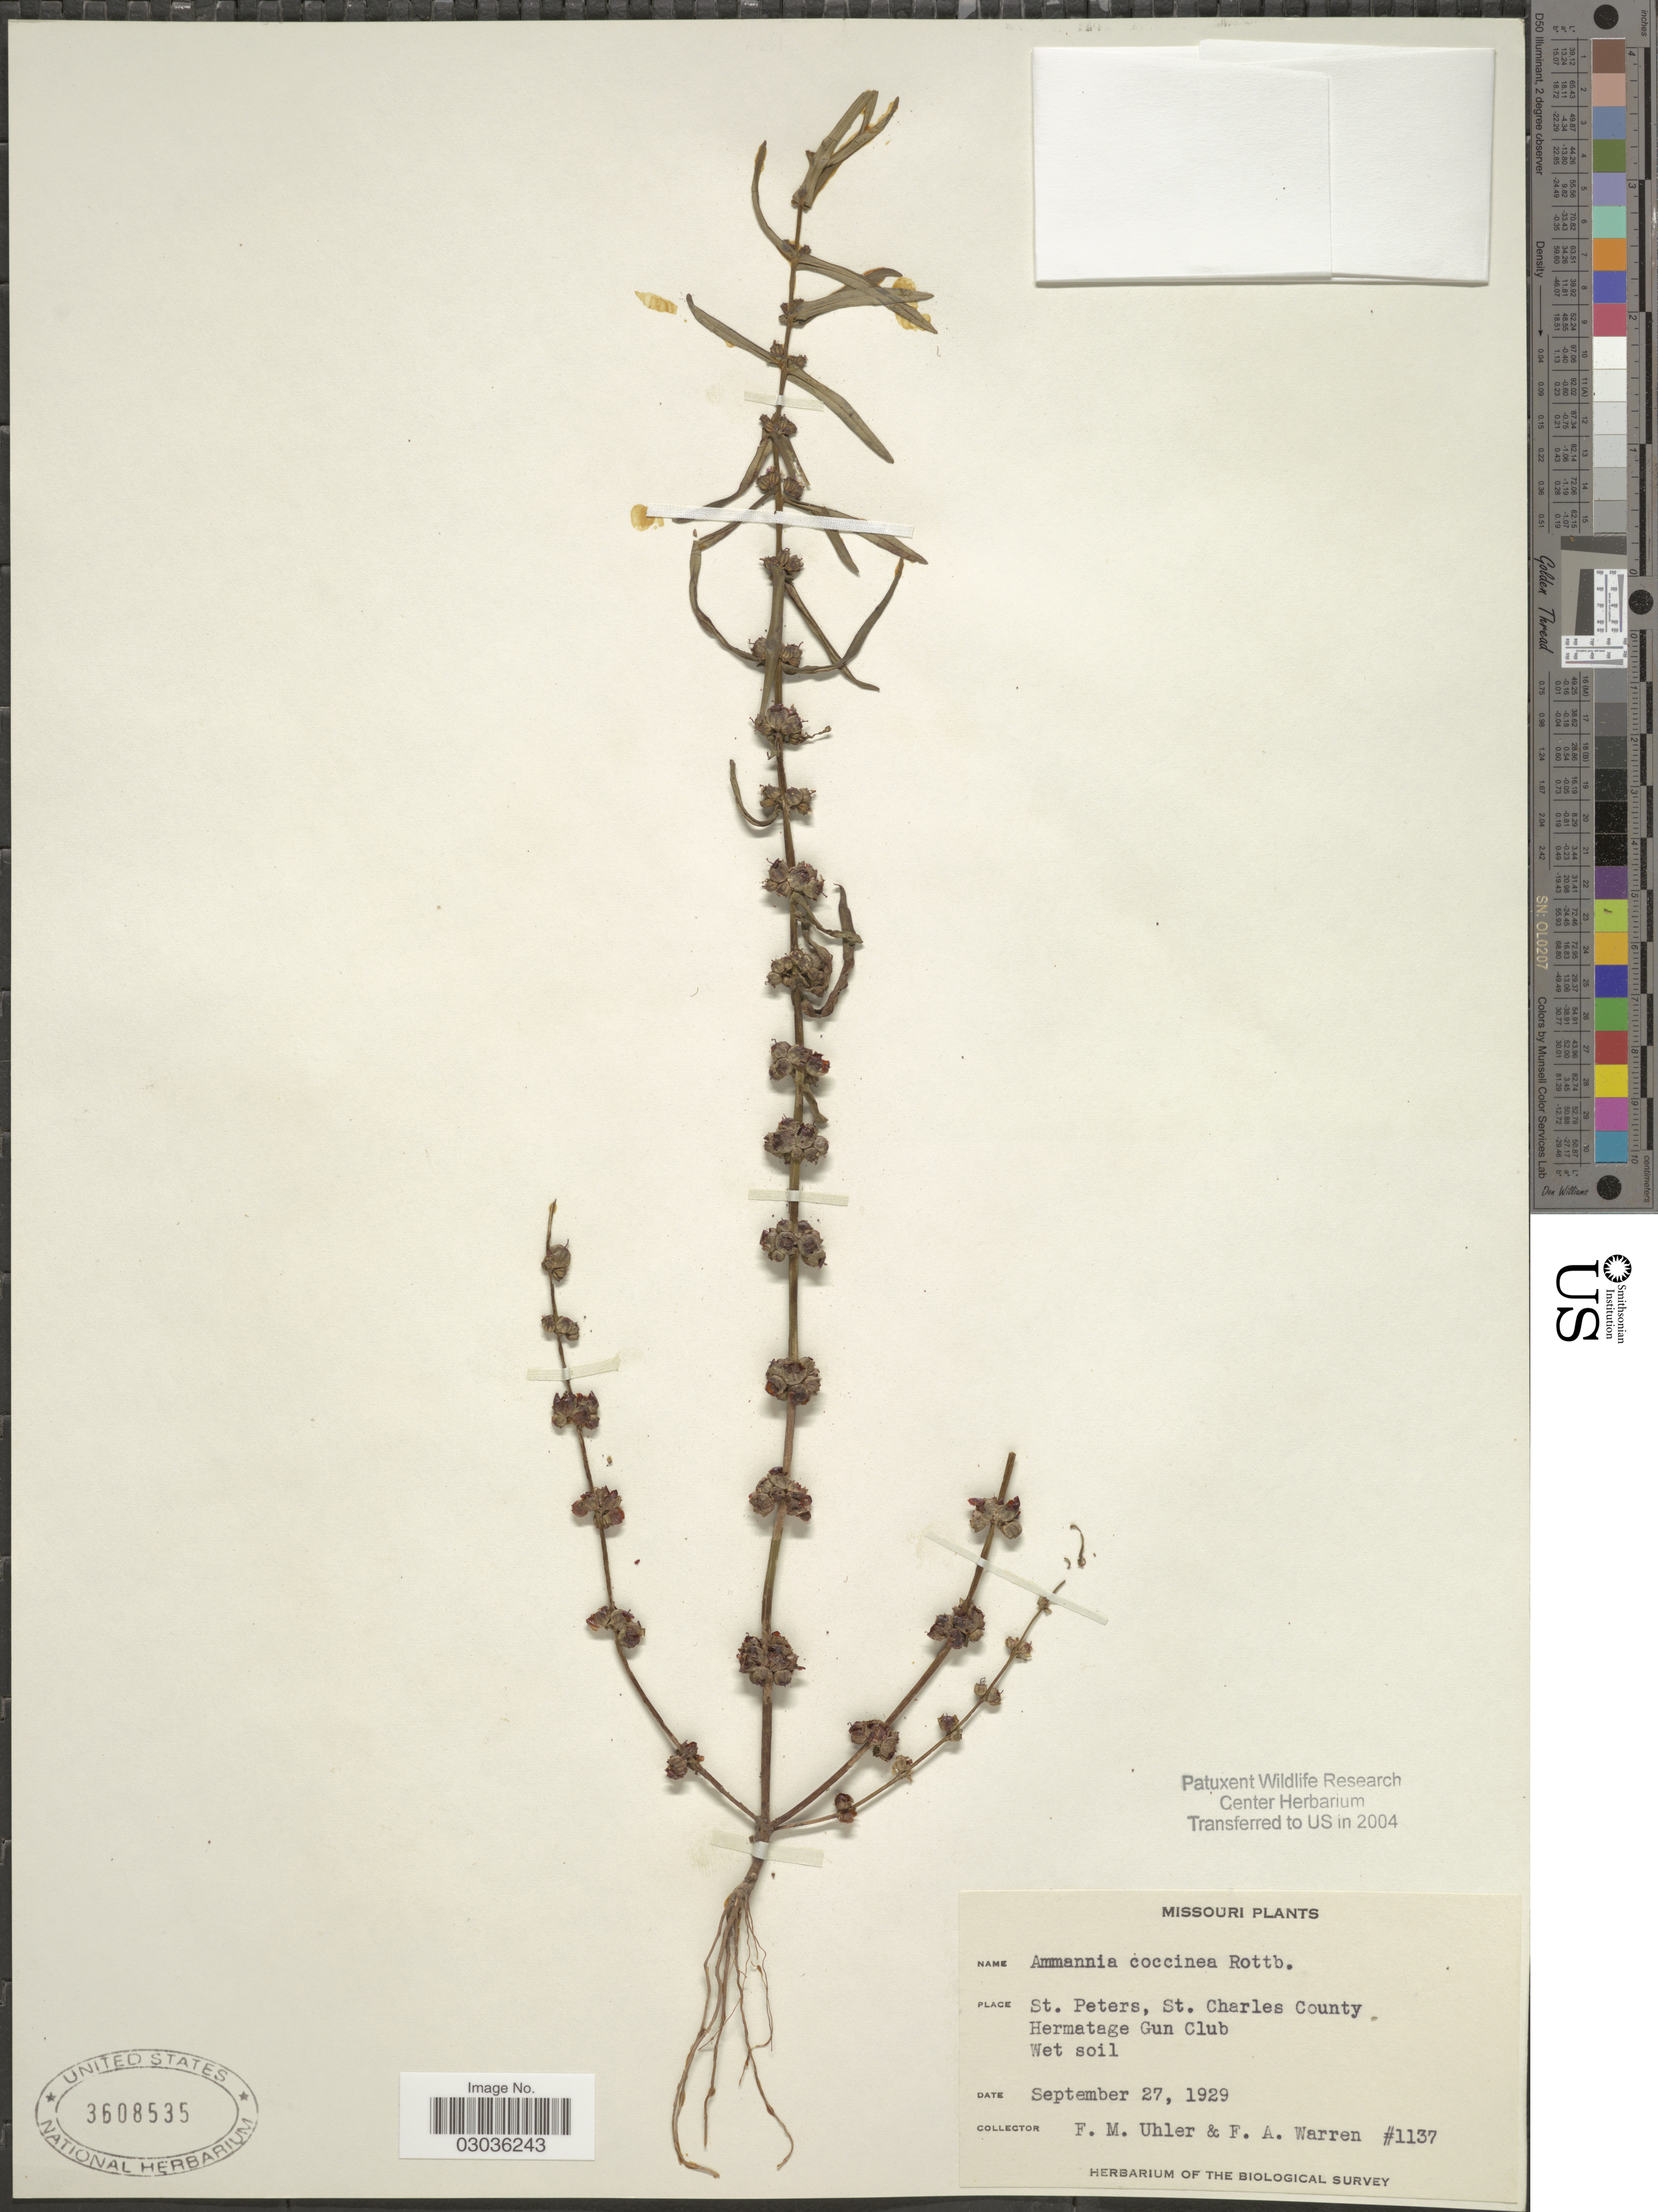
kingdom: Plantae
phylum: Tracheophyta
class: Magnoliopsida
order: Myrtales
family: Lythraceae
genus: Ammannia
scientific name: Ammannia coccinea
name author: Rottb.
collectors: F. M. Uhler & F. Warren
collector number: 1137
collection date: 1929-09-27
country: United States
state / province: Missouri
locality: St. Peters, St. Charles County, Hermatage Gun Club.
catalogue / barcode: US 3608535